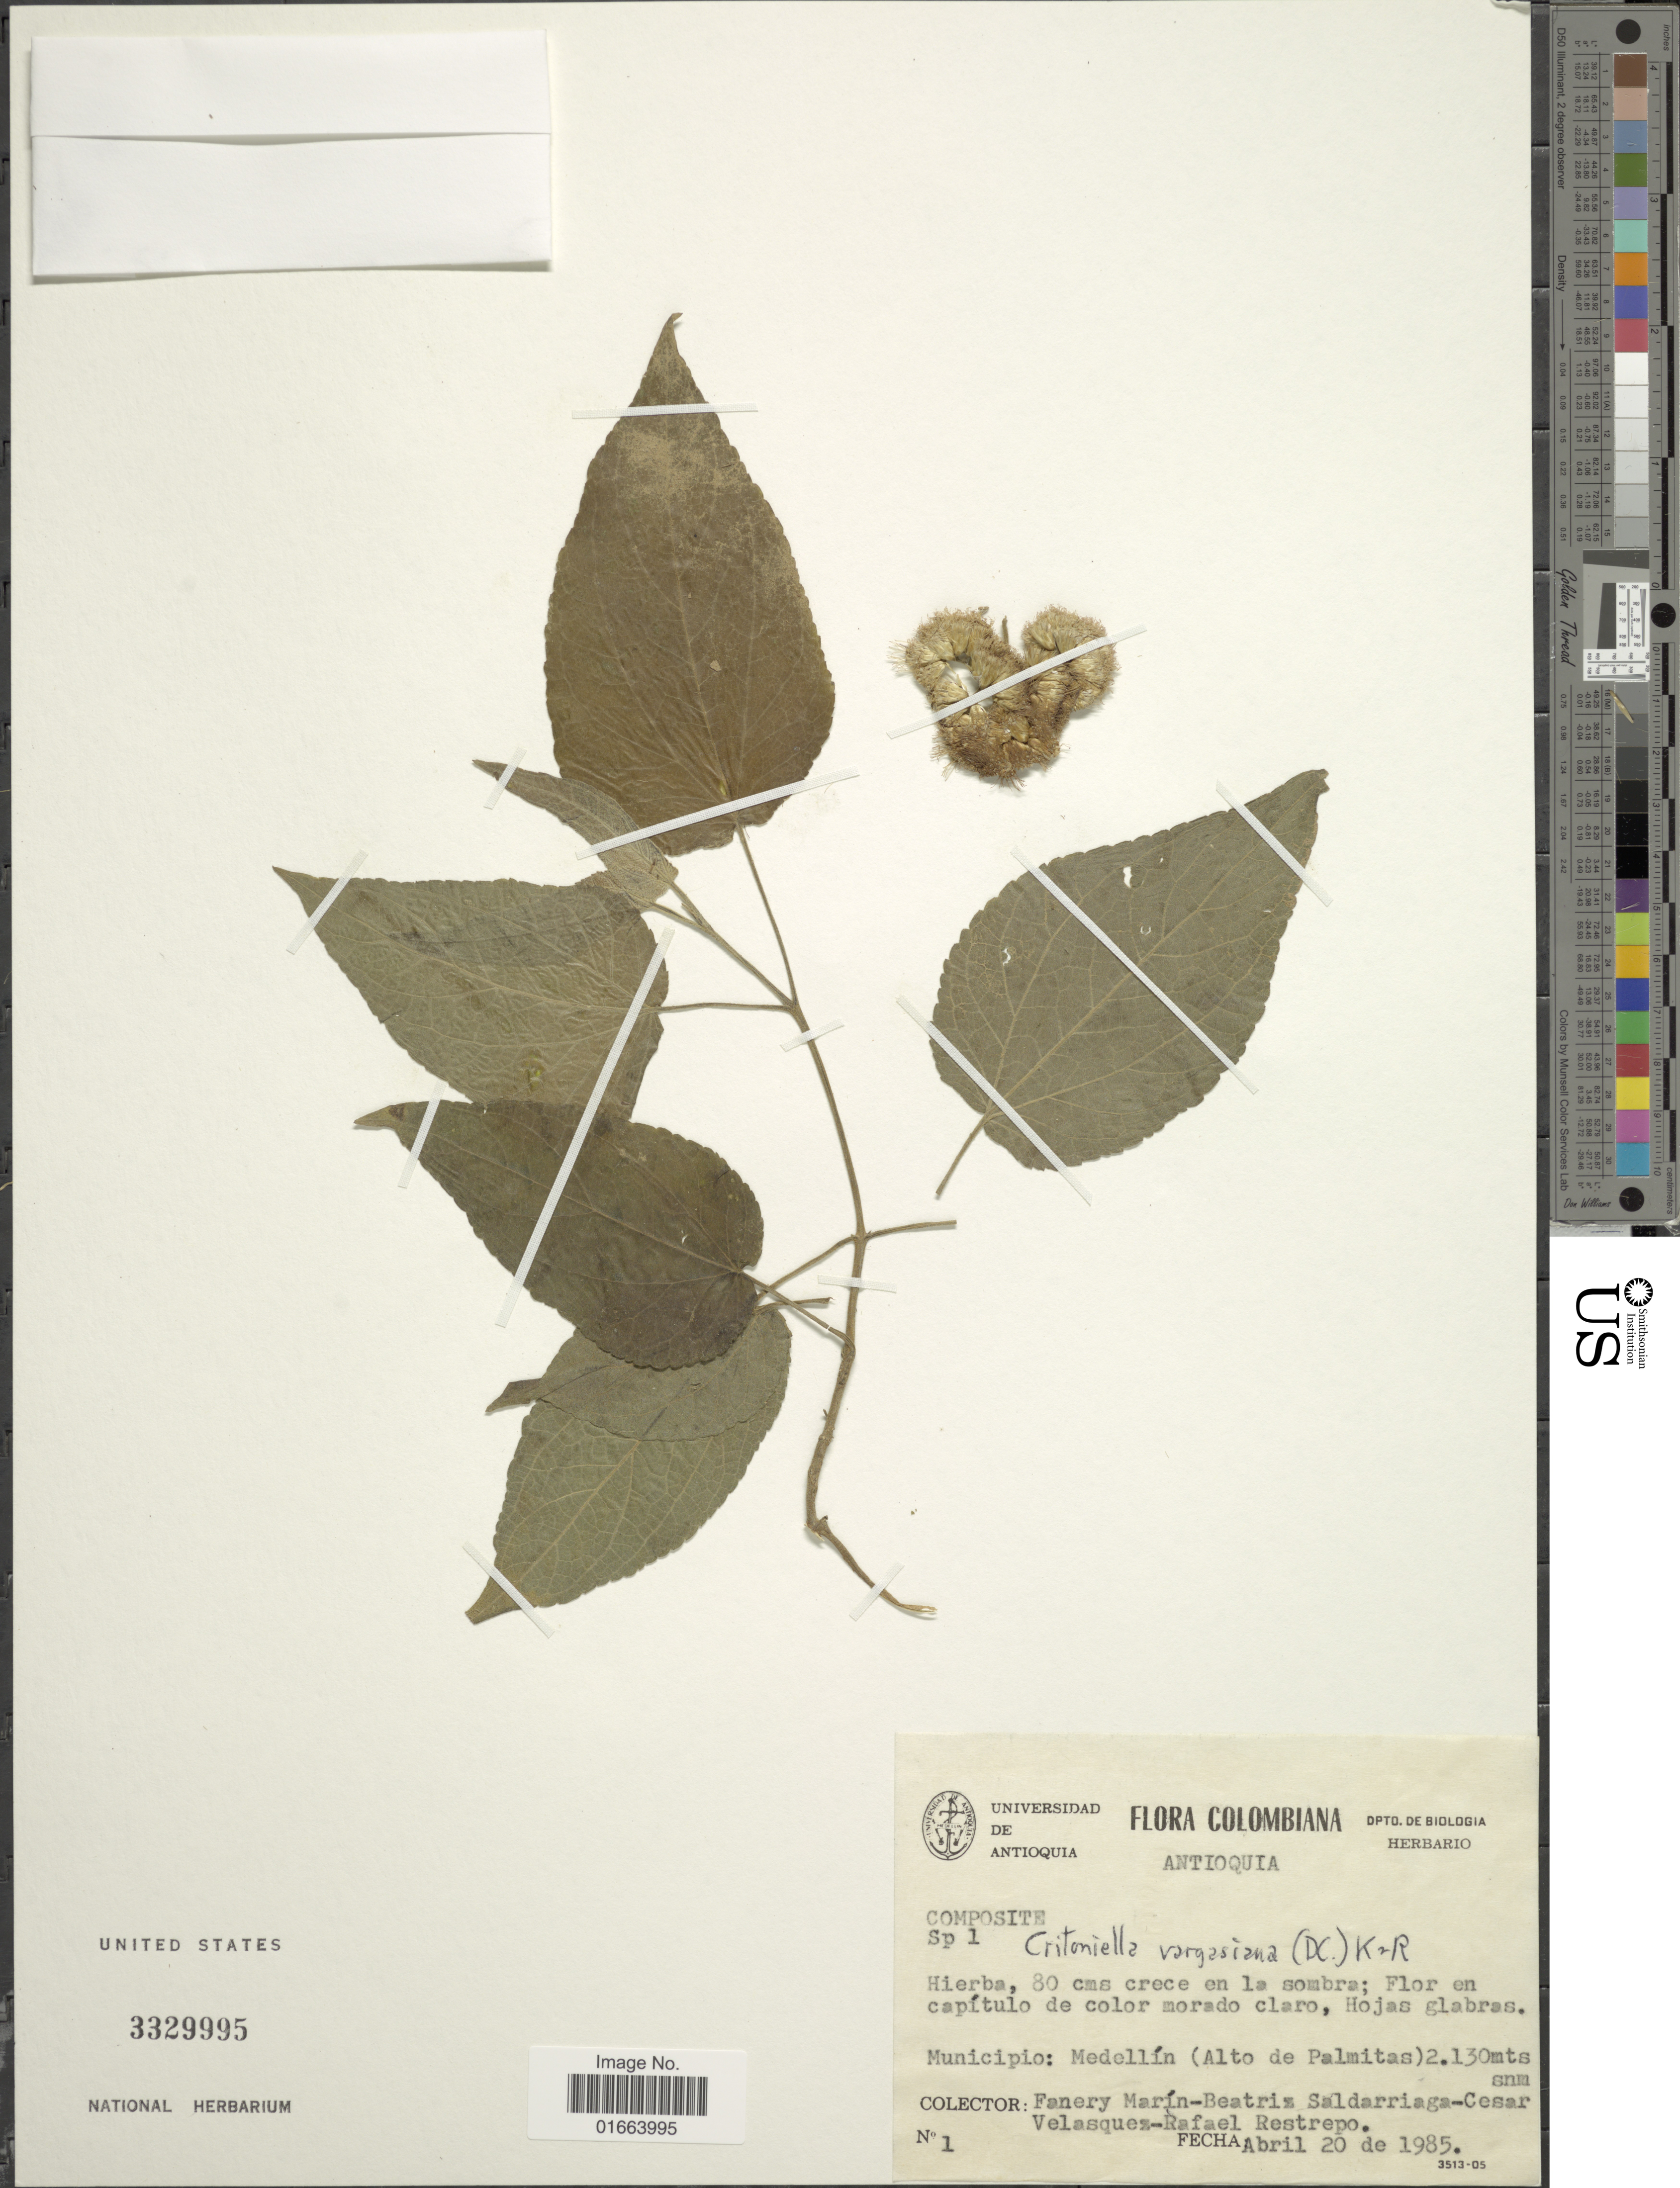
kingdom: Plantae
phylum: Tracheophyta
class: Magnoliopsida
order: Asterales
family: Asteraceae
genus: Critoniella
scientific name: Critoniella vargasiana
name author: (DC.) R.M. King & H. Rob.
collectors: F. Marin, B. Saldarriaga, C. Velasquez & R. Restrepo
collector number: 1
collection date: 1985-04-20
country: Colombia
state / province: Antioquia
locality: Municipio: Medellín (Alto de Palmitas)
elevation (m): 2130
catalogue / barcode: US 3329995